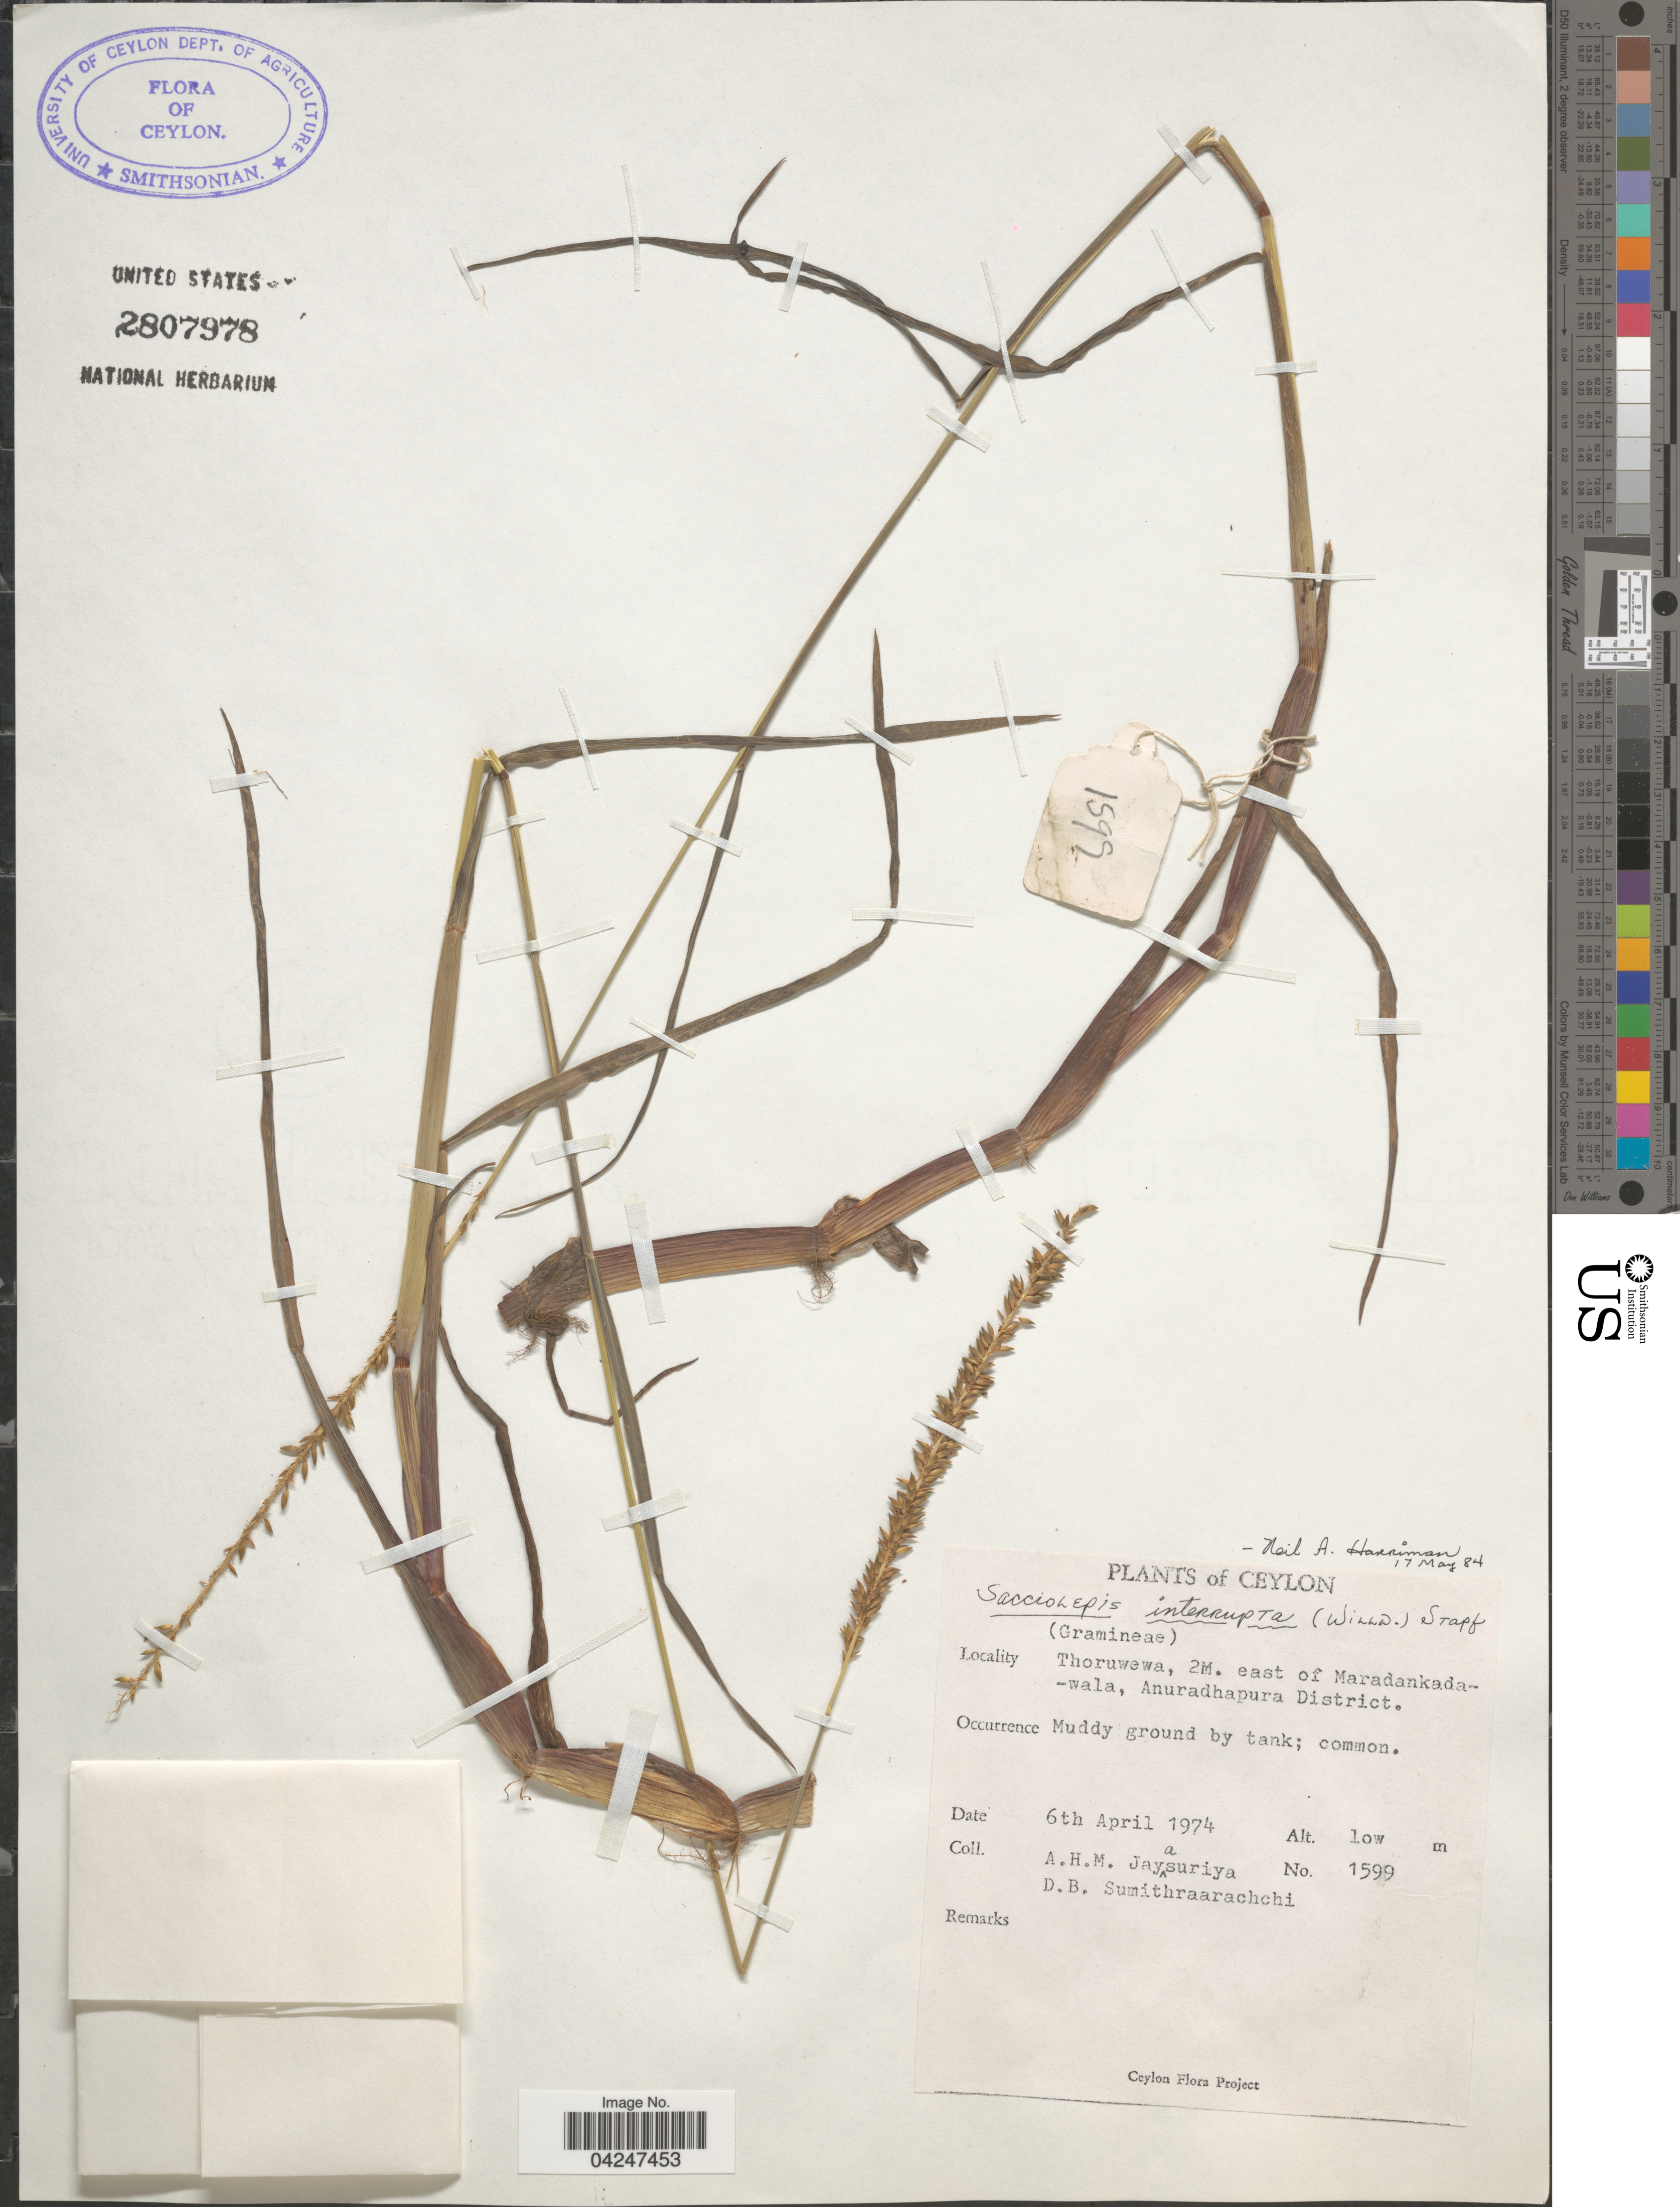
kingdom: Plantae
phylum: Tracheophyta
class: Liliopsida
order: Poales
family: Poaceae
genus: Sacciolepis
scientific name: Sacciolepis interrupta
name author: (Willd.) Stapf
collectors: A. H. Jayasuriya & D. B. Sumithraarachchi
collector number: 1599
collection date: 1974-04-06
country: Sri Lanka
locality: Ceylon. Thoruwewa, 2M. east of Maradankadawala, Anuradhapura District. Muddy ground by tank; common.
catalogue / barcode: US 2807978